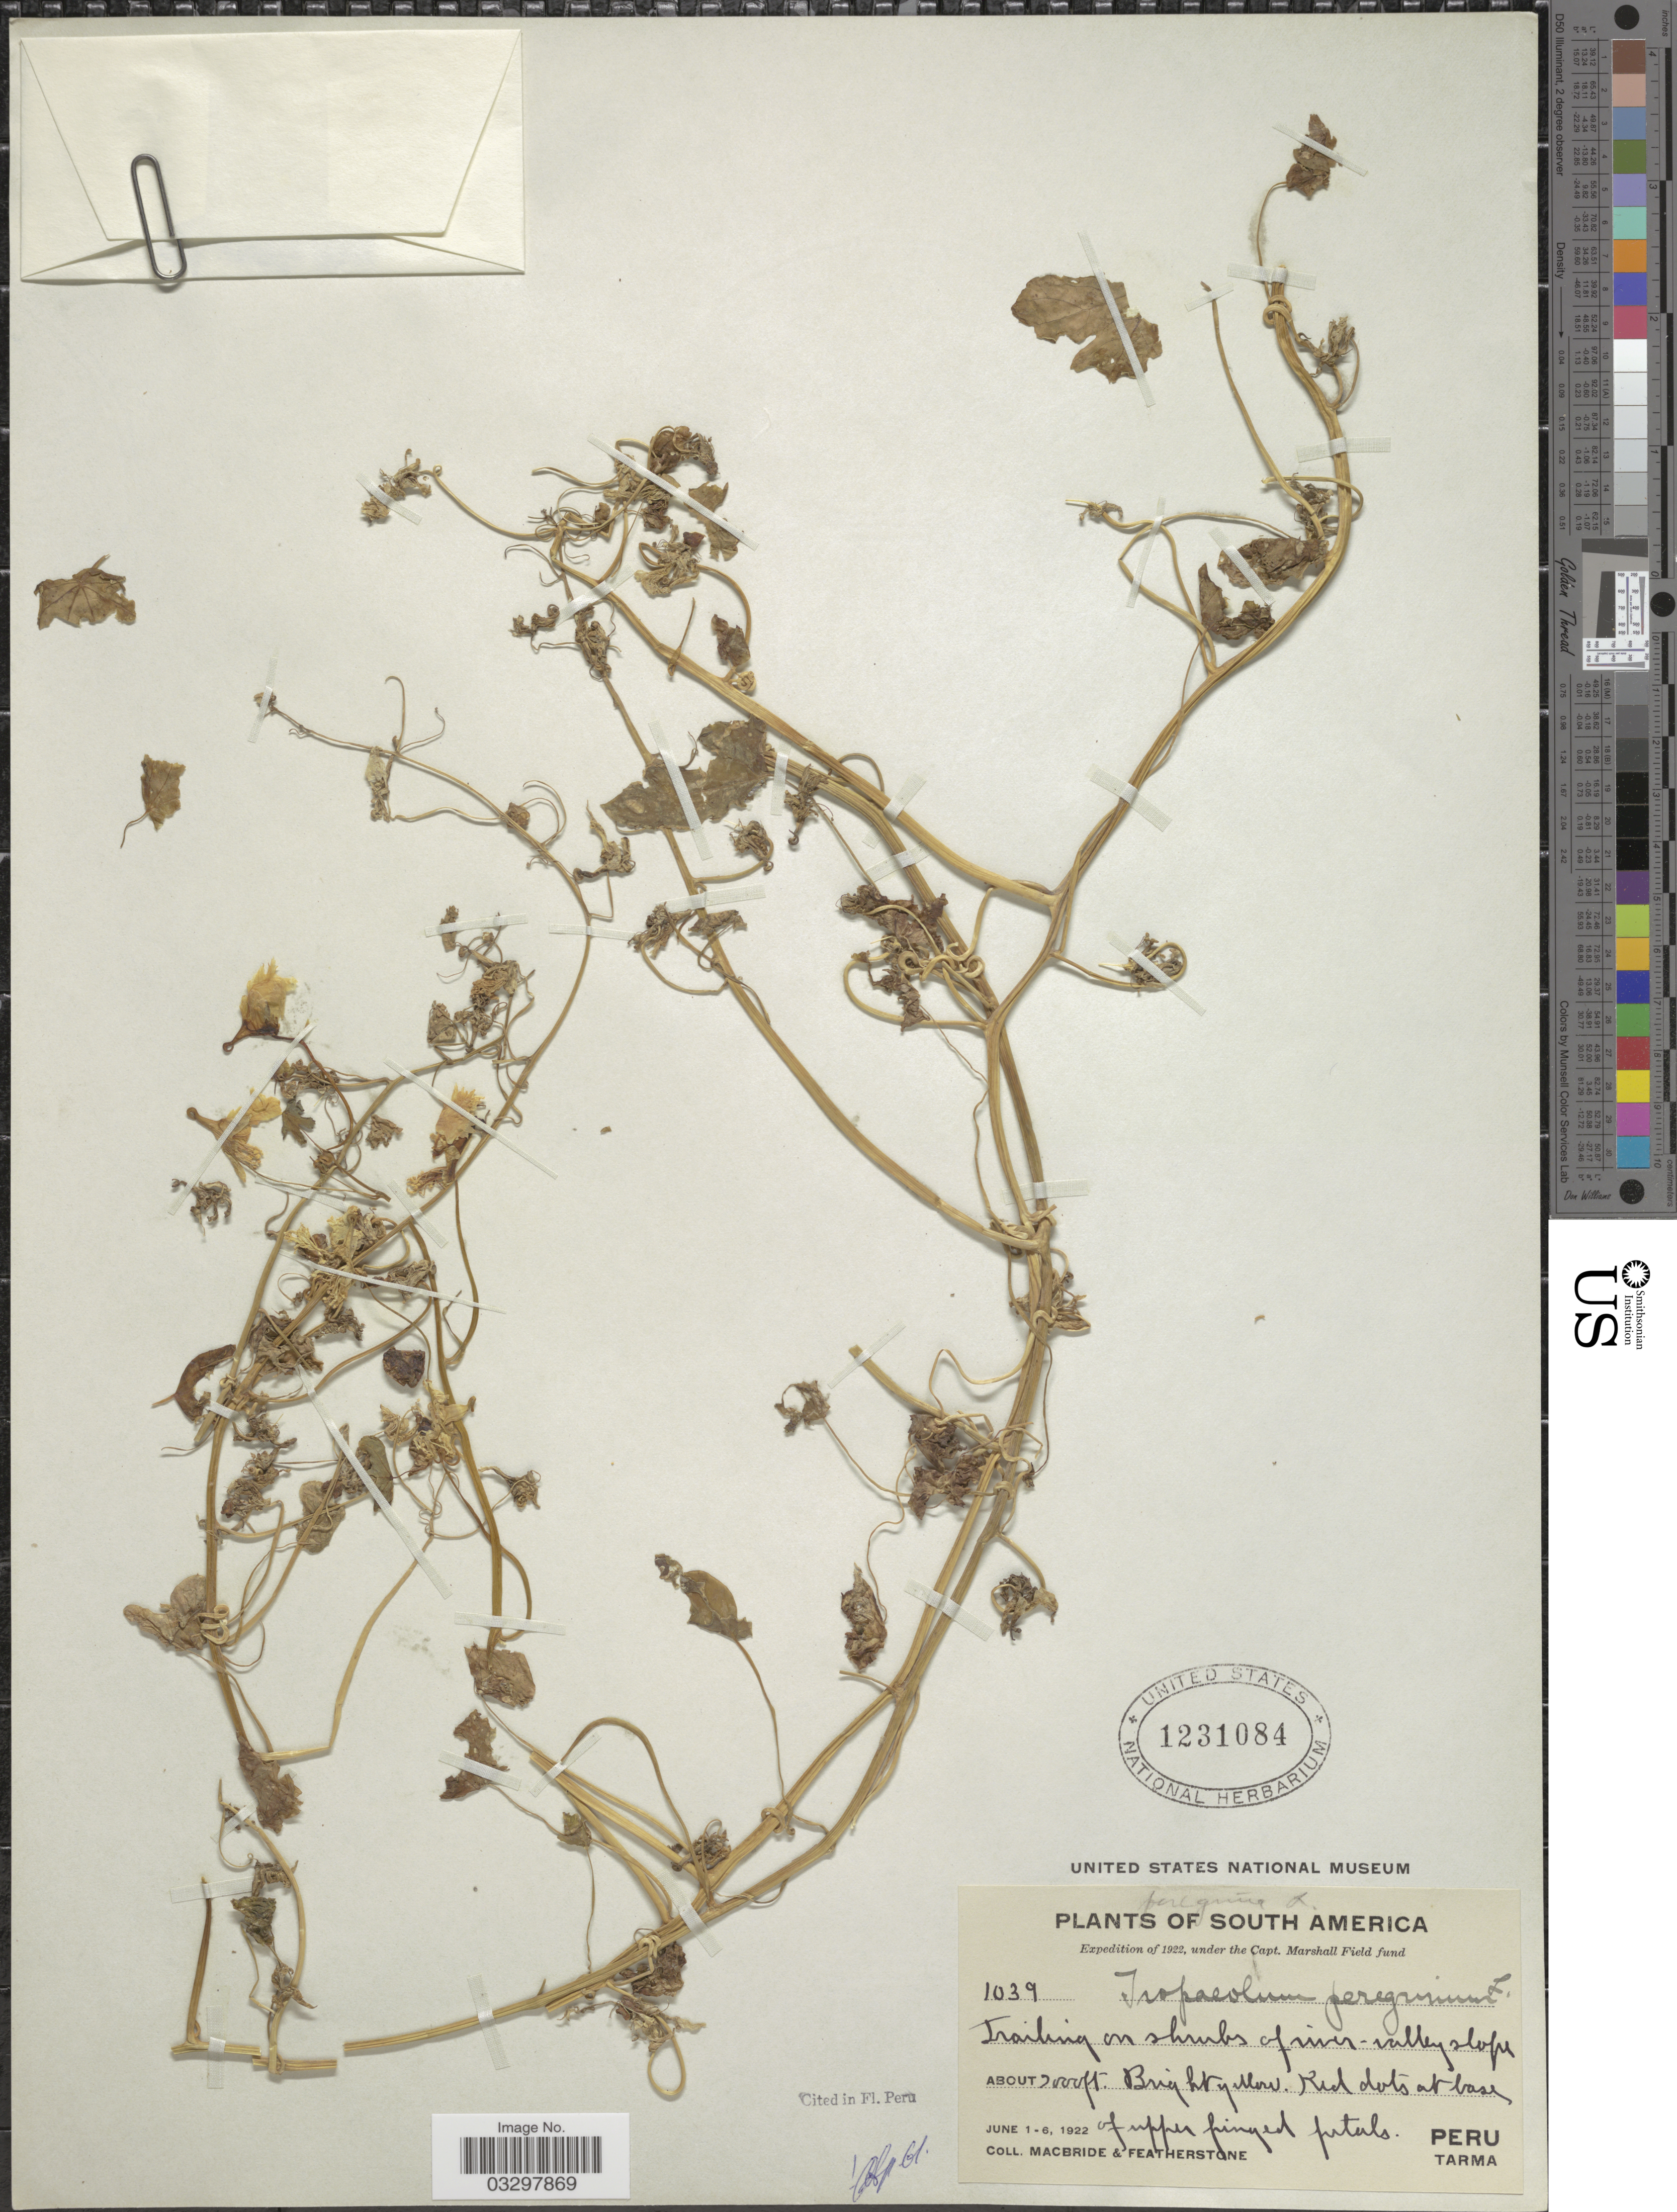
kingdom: Plantae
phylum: Tracheophyta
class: Magnoliopsida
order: Brassicales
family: Tropaeolaceae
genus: Tropaeolum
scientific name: Tropaeolum peregrinum var. peregrinum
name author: L.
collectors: Macbride, -- & -. Featherstone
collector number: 1039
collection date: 1922-06-01/1922-06-06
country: Peru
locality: Trailing on shrubs of river-valley slope. Tarma.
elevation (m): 2134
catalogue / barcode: US 1231084